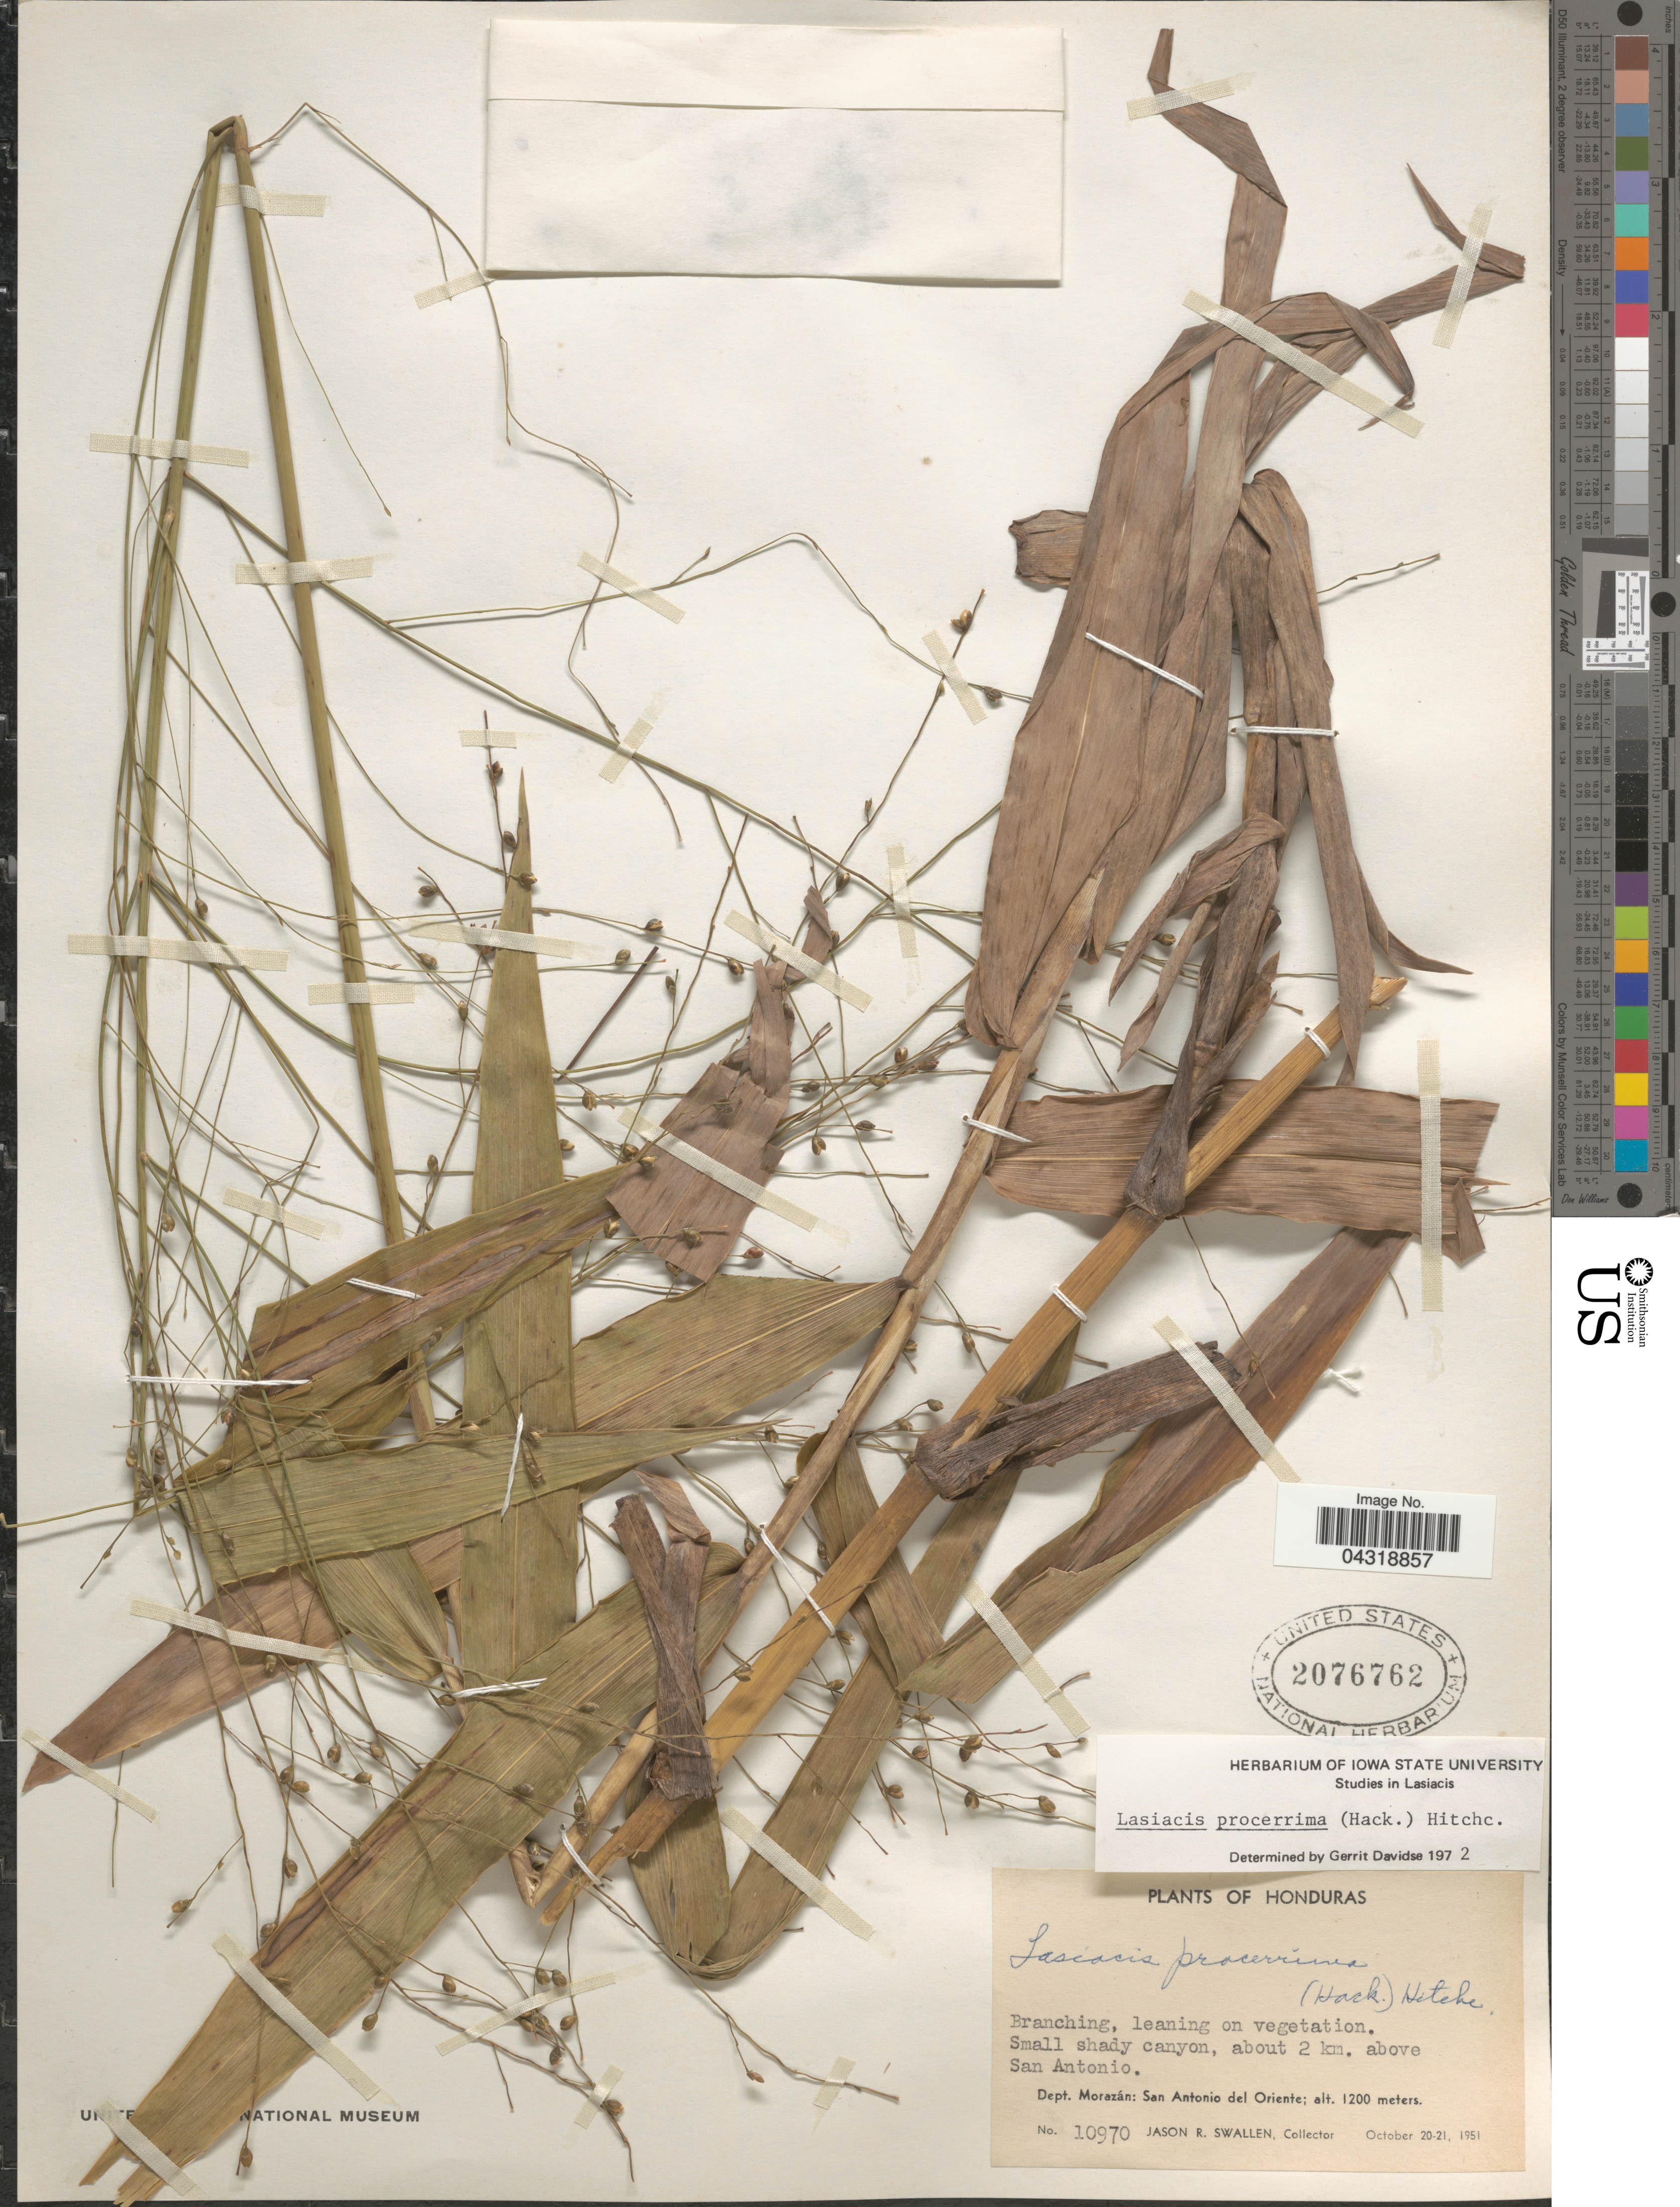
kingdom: Plantae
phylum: Tracheophyta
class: Liliopsida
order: Poales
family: Poaceae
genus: Lasiacis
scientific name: Lasiacis procerrima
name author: (Hack.) Hitchc.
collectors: J. R. Swallen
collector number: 10970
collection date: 1951-10-20/1951-10-21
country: Honduras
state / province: Fco. Morazán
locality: Small shady canyon, about 2 km. above San Antonio. Dept. Morazán: San Antonio del Oriente.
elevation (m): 1200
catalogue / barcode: US 2076762